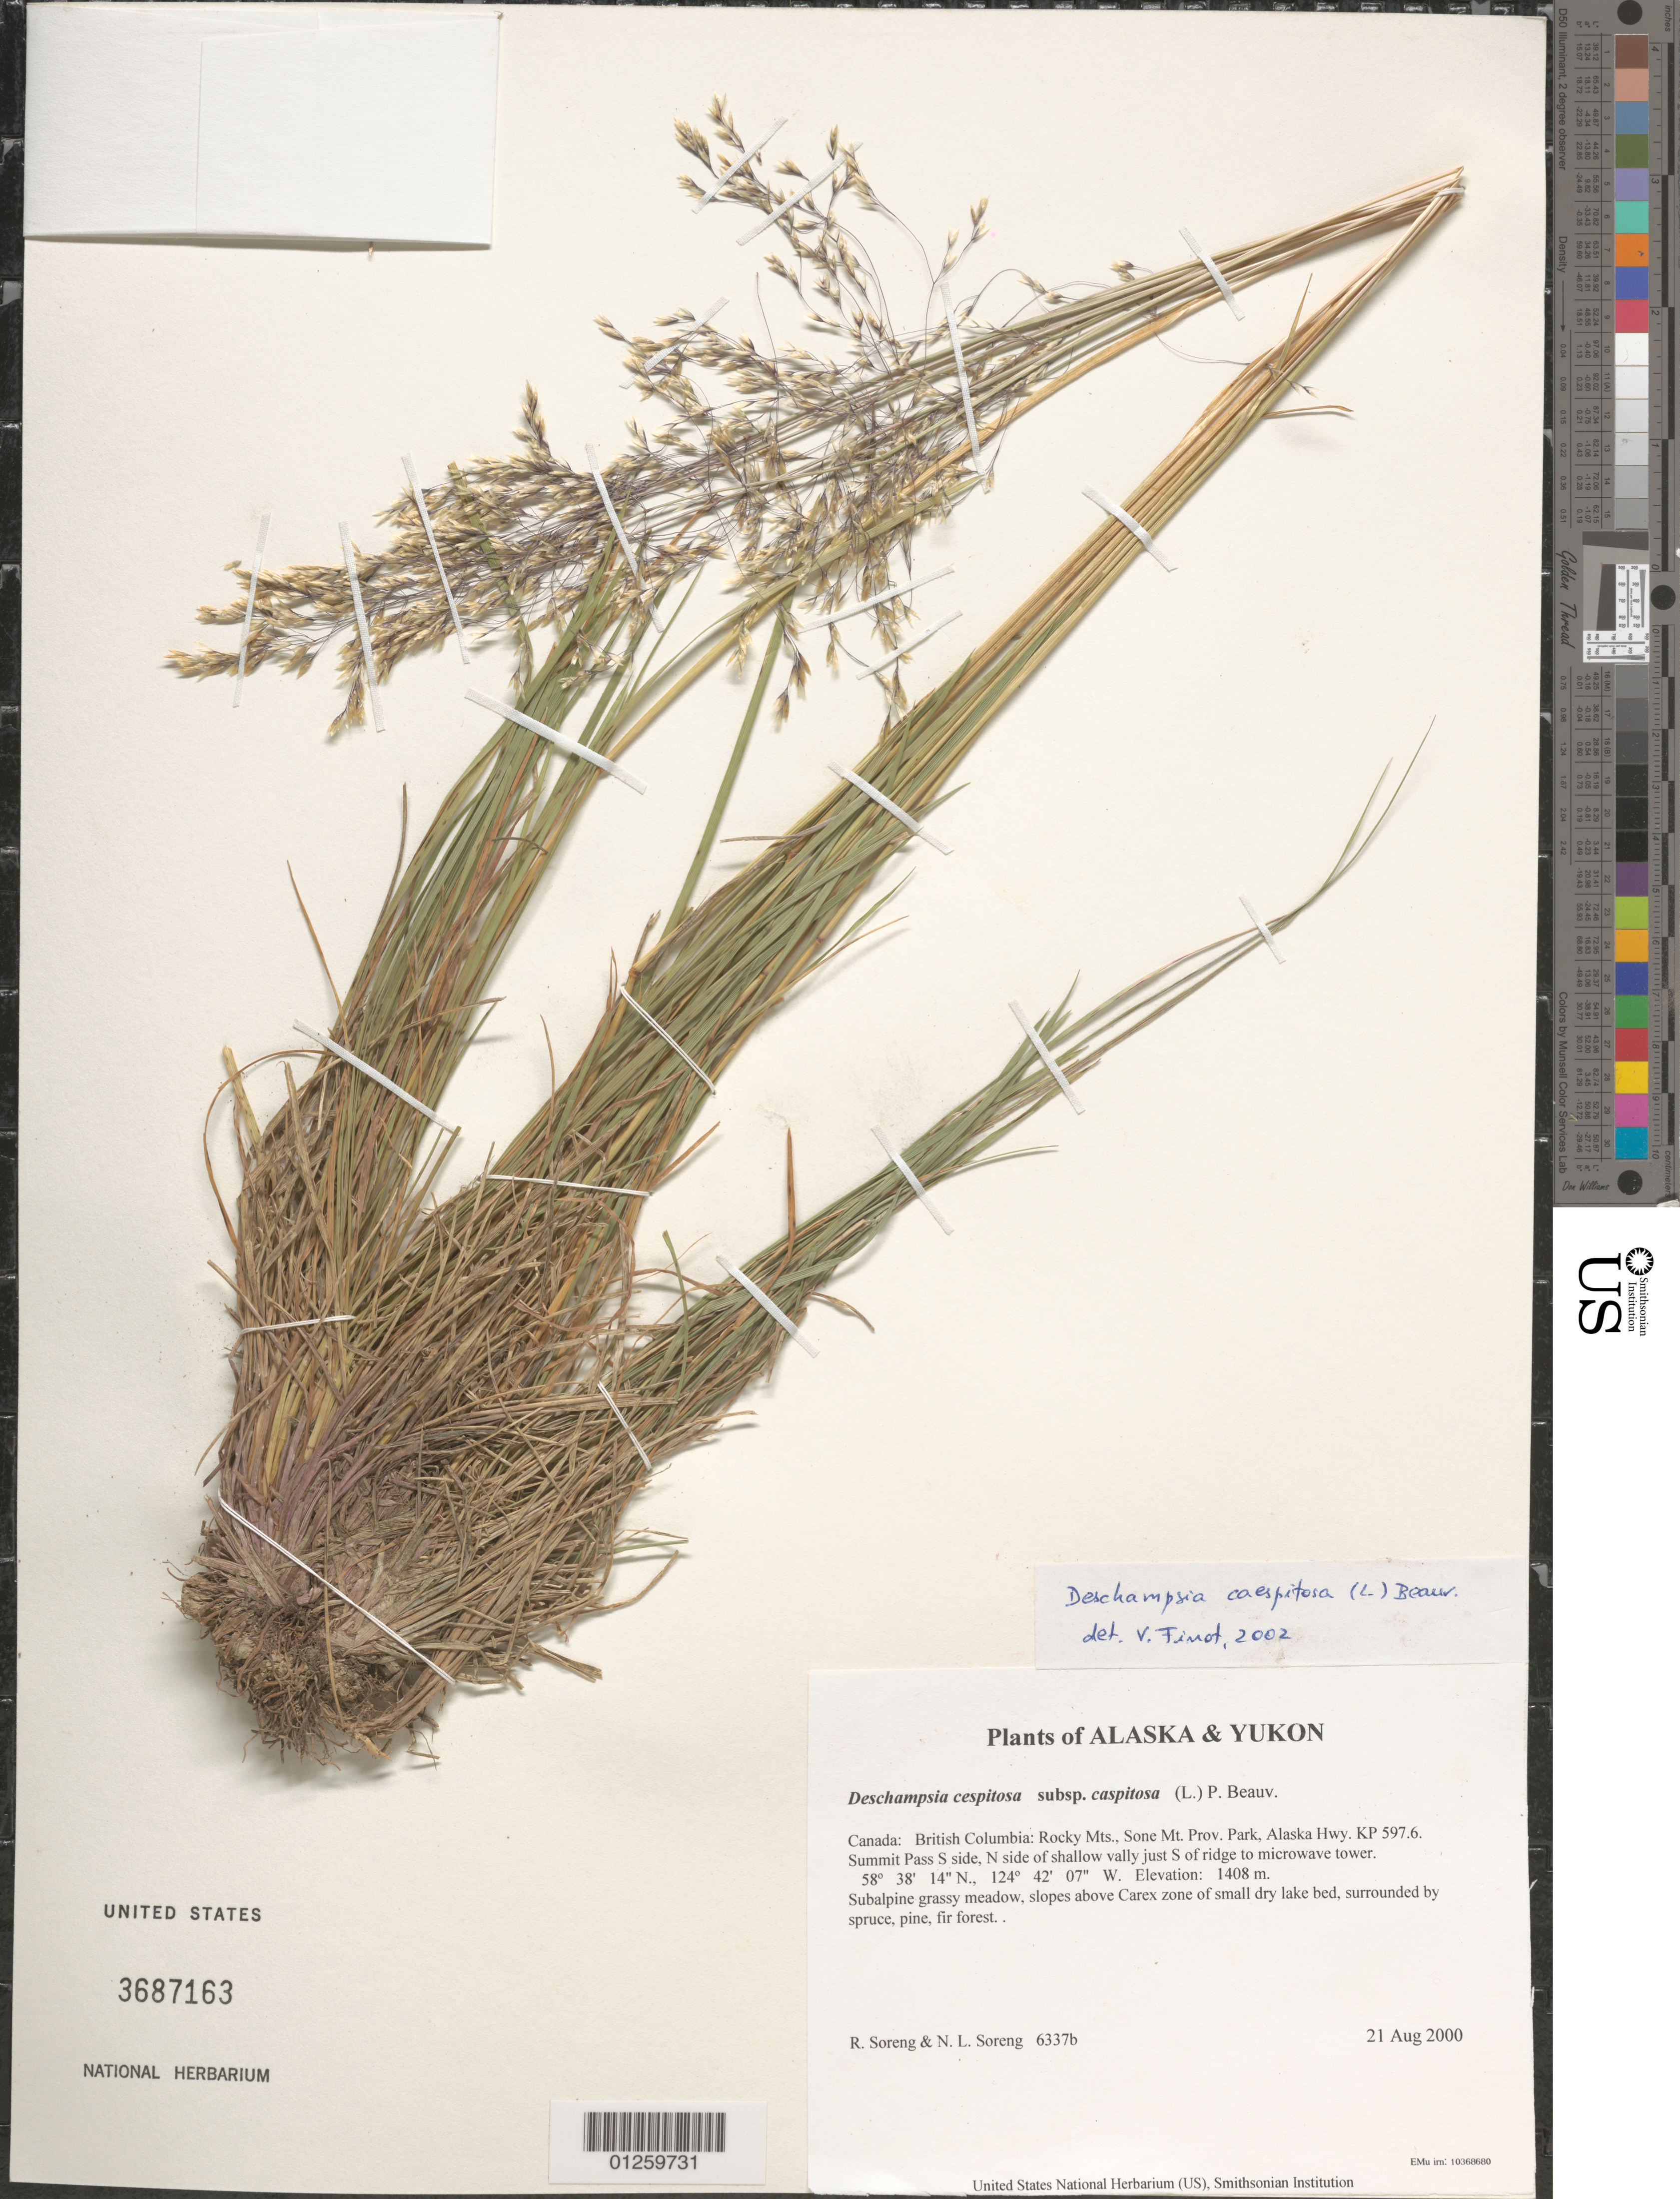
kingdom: Plantae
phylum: Tracheophyta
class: Liliopsida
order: Poales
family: Poaceae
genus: Deschampsia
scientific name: Deschampsia cespitosa subsp. caspitosa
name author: (L.) P. Beauv.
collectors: R. J. Soreng & N. L. Soreng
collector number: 6337b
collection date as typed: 21 Aug 2000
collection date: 2000-08-21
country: Canada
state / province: British Columbia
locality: Rocky Mts., Sone Mt. Prov. Park, Alaska Hwy. KP 597.6. Summit Pass S side, N side of shallow valley just S of ridge to microwave tower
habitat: Subalpine grassy meadow, slopes above Carex zone of small dry lake bed, surrounded by spruce, pine, fir forest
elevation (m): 1408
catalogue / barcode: US 3687163